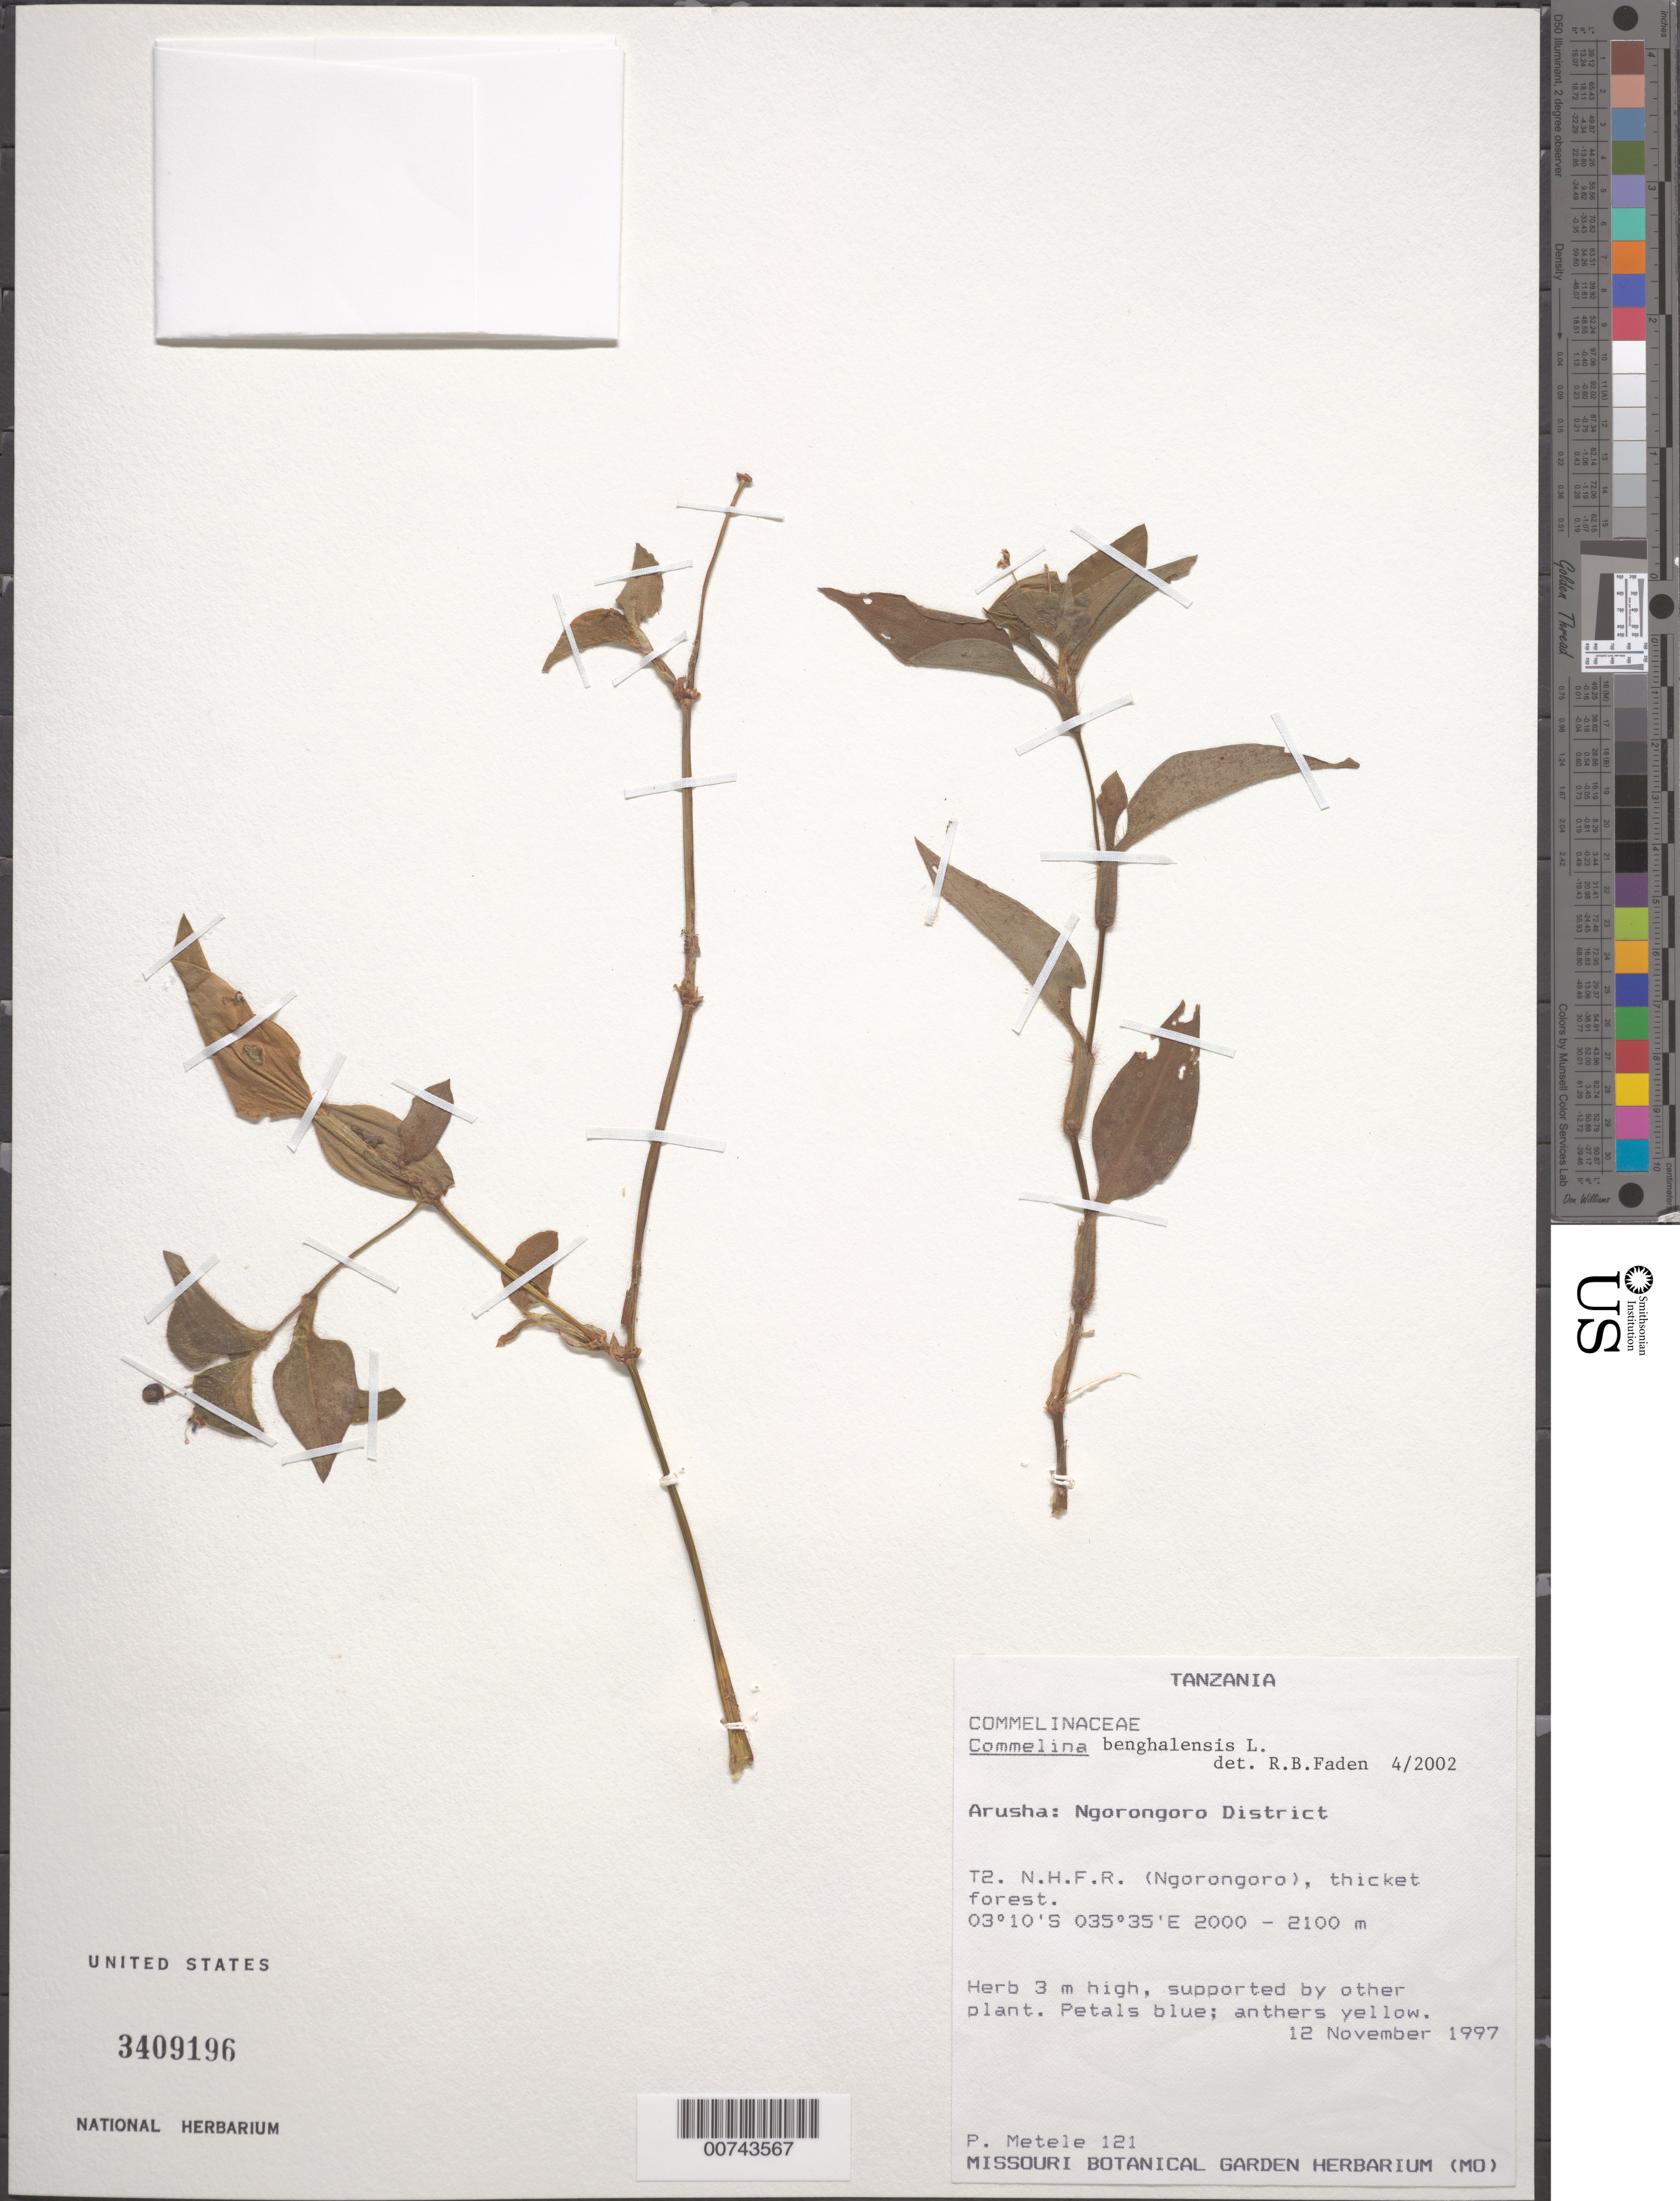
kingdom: Plantae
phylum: Tracheophyta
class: Liliopsida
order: Commelinales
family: Commelinaceae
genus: Commelina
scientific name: Commelina benghalensis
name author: L.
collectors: P. Metele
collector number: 121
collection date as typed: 12 Nov 1997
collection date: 1997-11-12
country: Tanzania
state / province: Arusha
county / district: Ngorongoro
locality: T2, NHFR, Ngorongoro.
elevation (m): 2100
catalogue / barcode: US 3409196